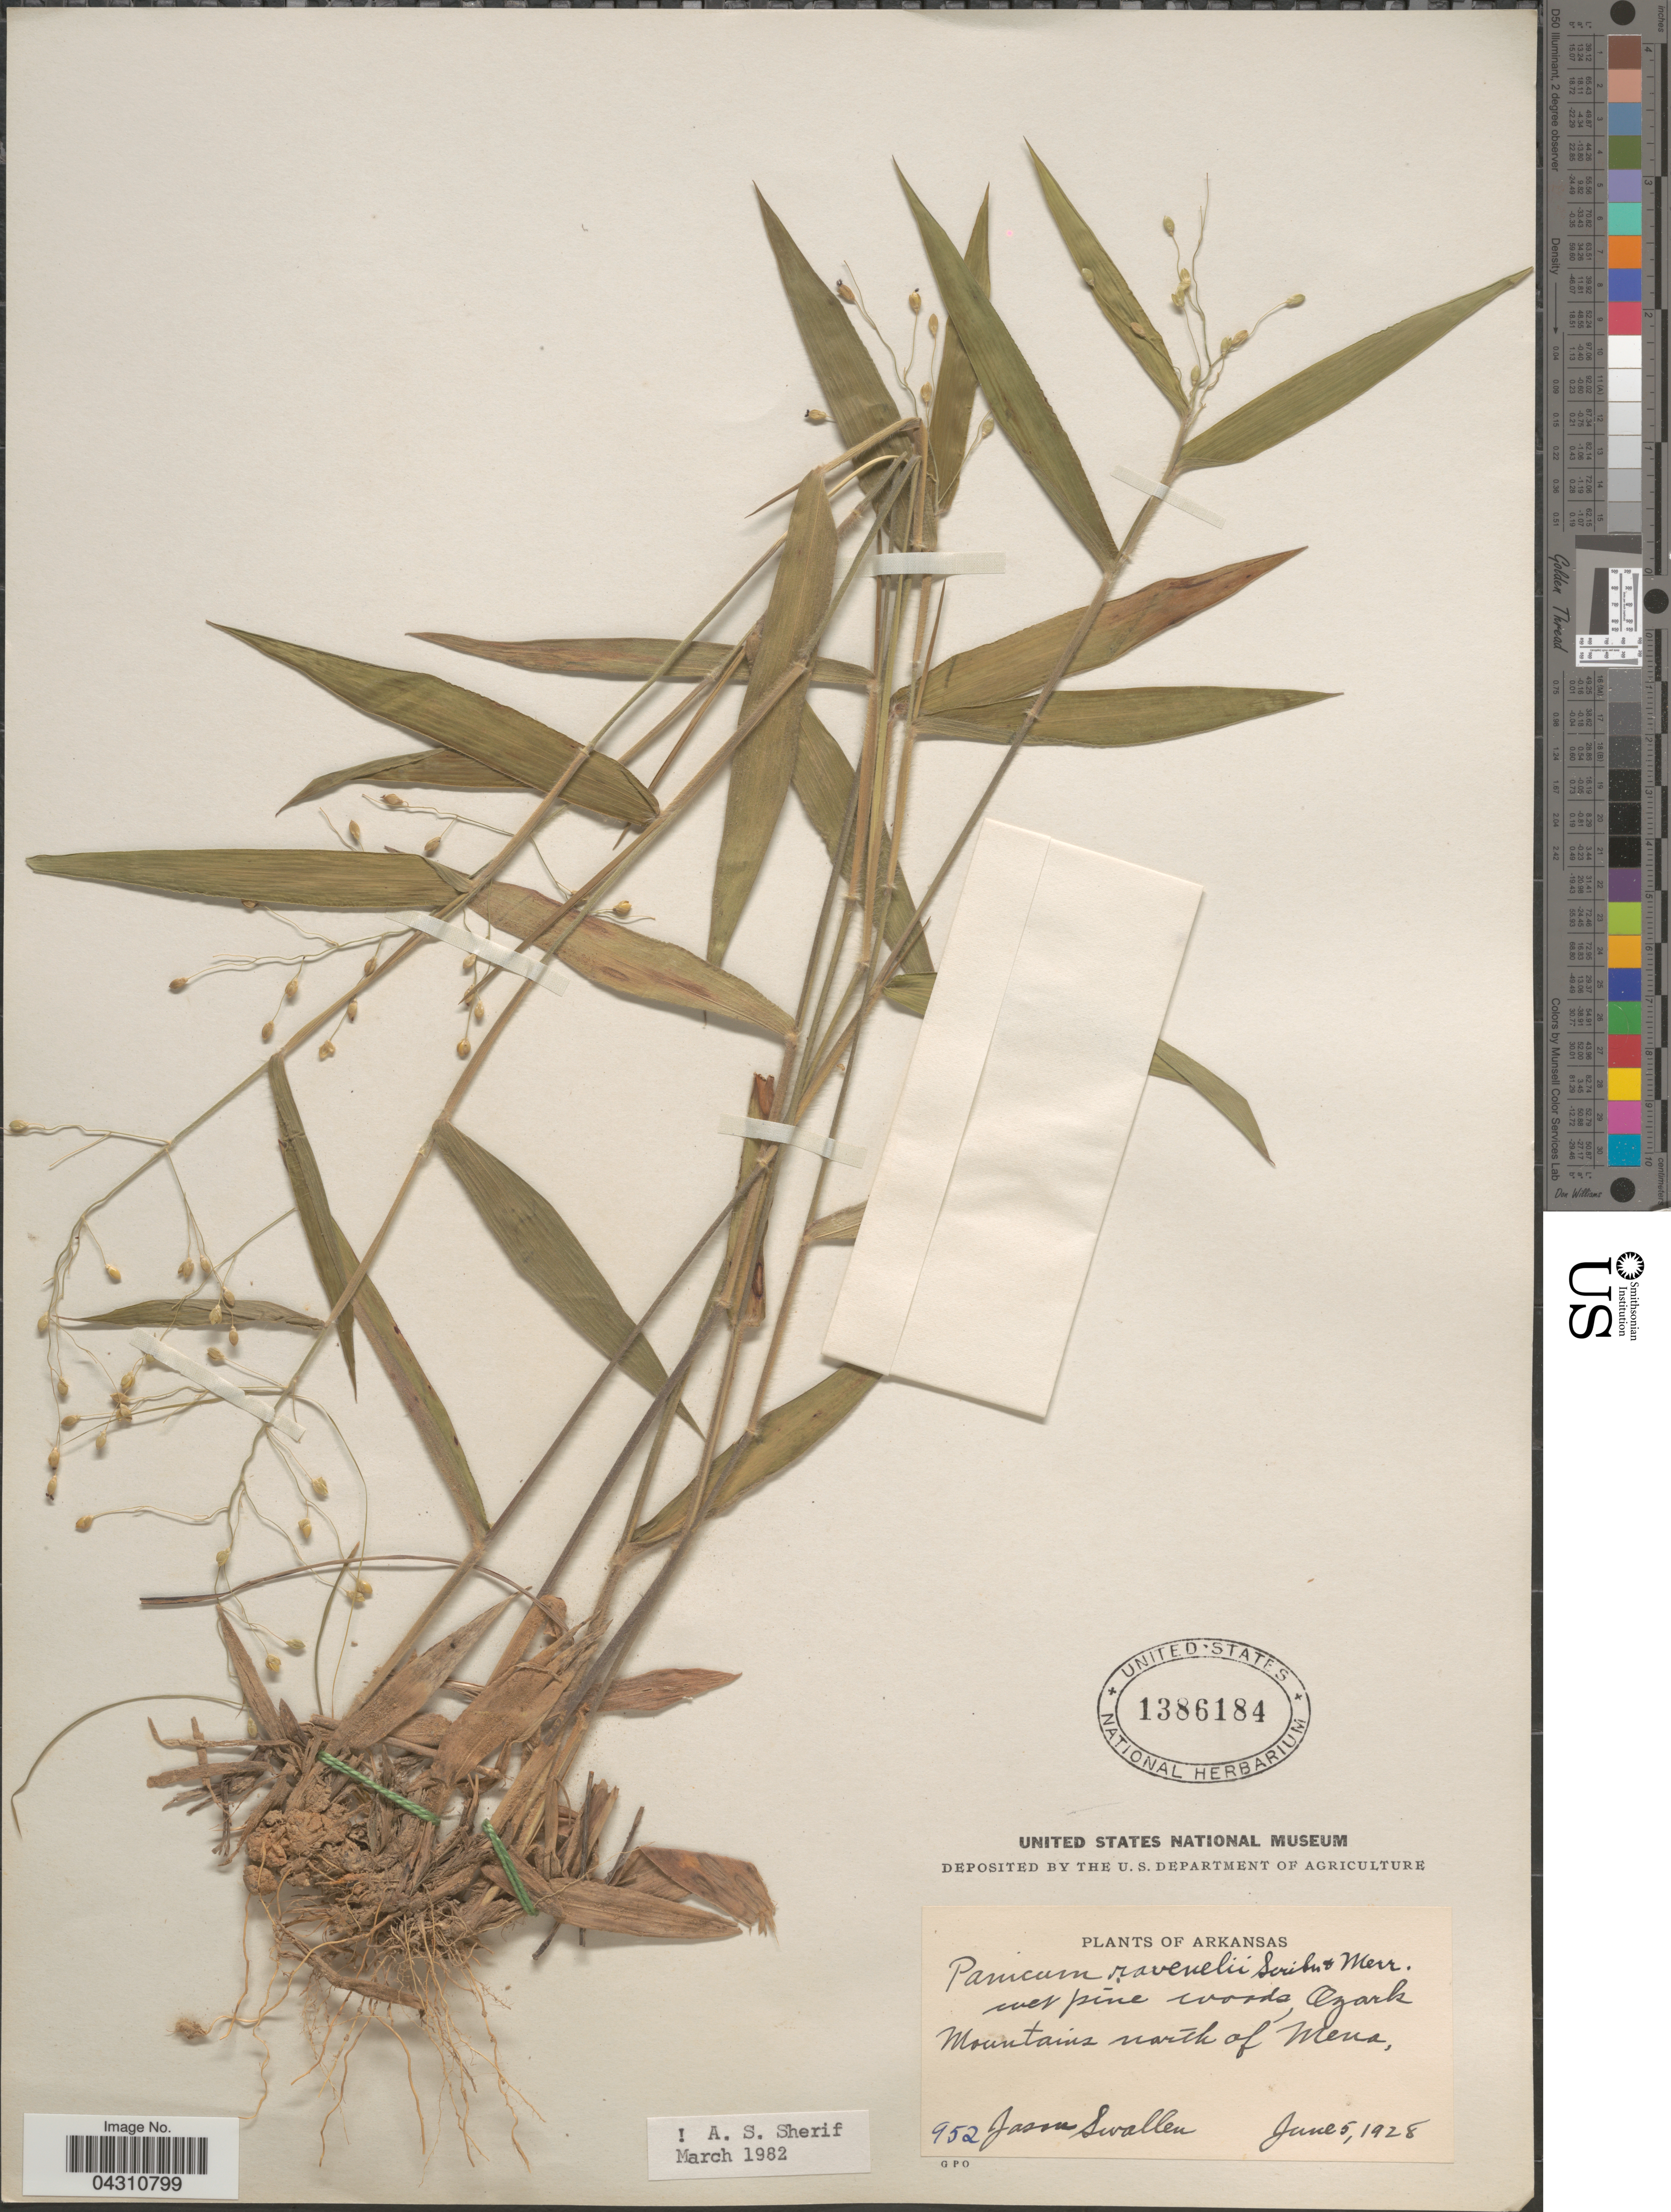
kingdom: Plantae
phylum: Tracheophyta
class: Liliopsida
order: Poales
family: Poaceae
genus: Dichanthelium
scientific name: Dichanthelium ravenelii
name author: (Scribn. & Merr.) Gould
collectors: J. R. Swallen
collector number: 952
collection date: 1928-06-05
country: United States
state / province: Arkansas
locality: Ozark Mountains north of Mena.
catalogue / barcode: US 1386184